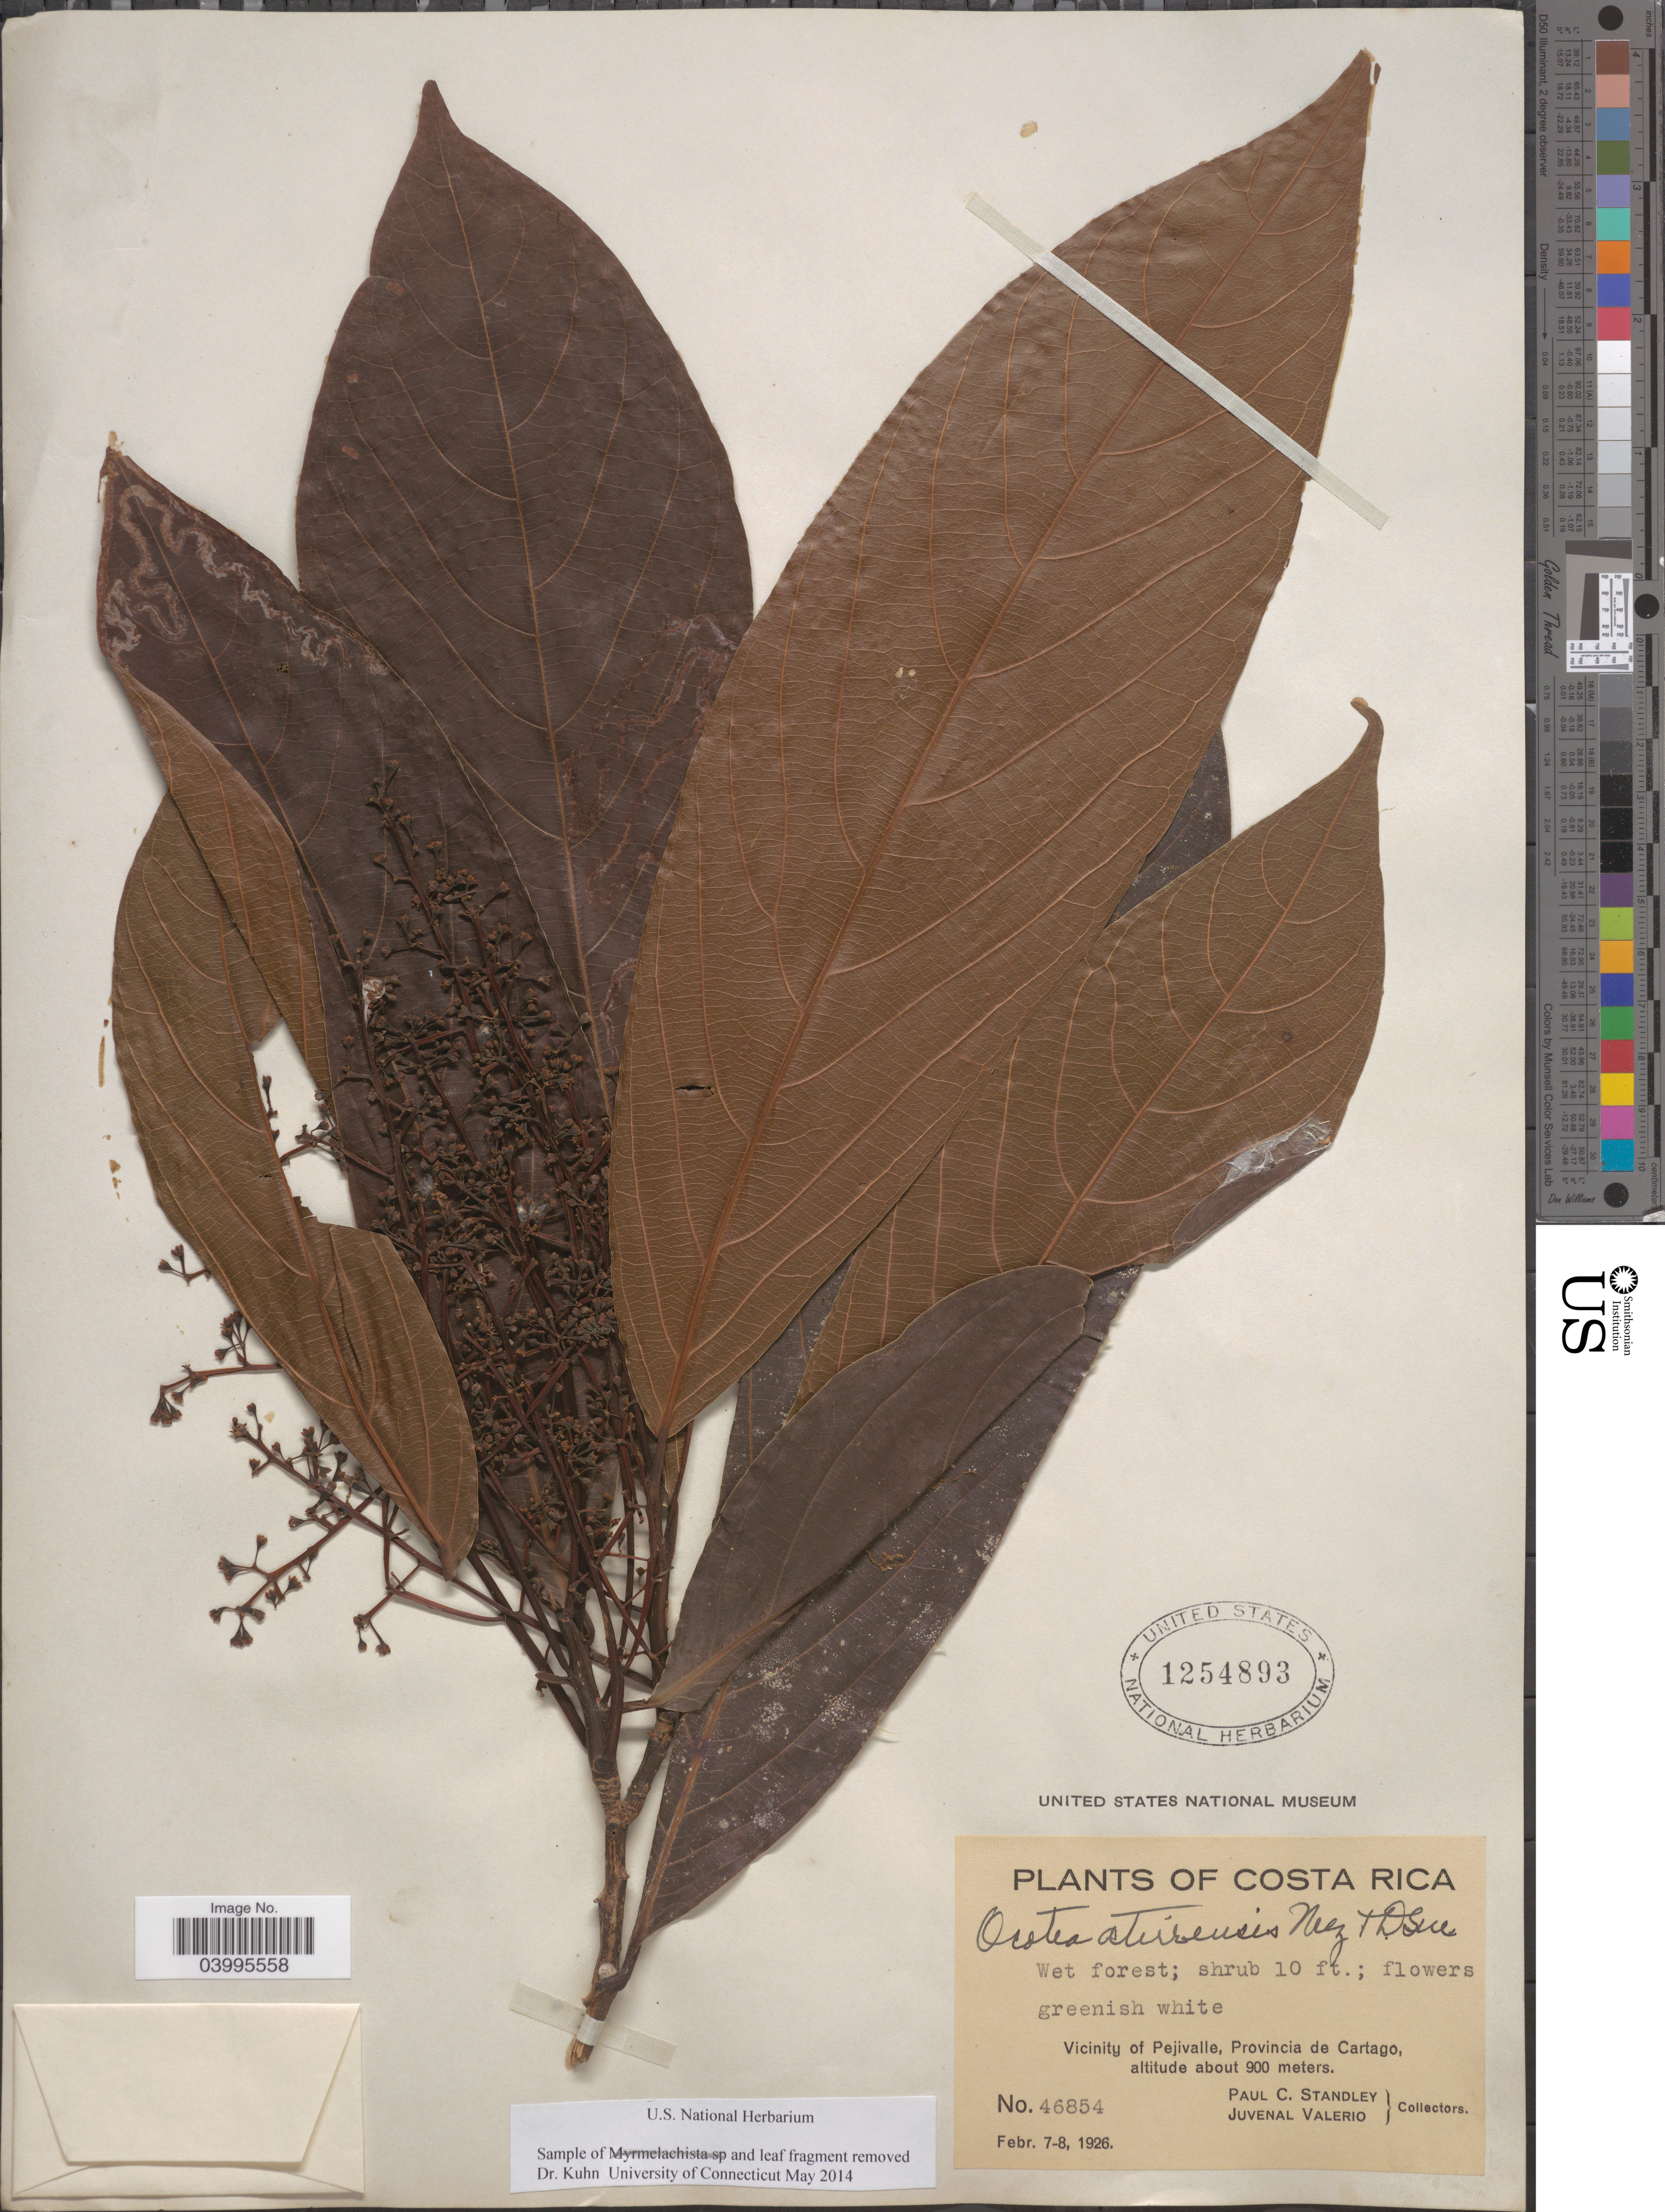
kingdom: Plantae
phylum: Tracheophyta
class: Magnoliopsida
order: Laurales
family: Lauraceae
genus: Ocotea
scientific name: Ocotea atirrensis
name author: Mez & Donn. Sm.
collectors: P. C. Standley & J. Valerio R.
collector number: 46854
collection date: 1926-02-07/1926-02-08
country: Costa Rica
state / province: Cartago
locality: Vicinity of Pejivalle.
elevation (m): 900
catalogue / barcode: US 1254893